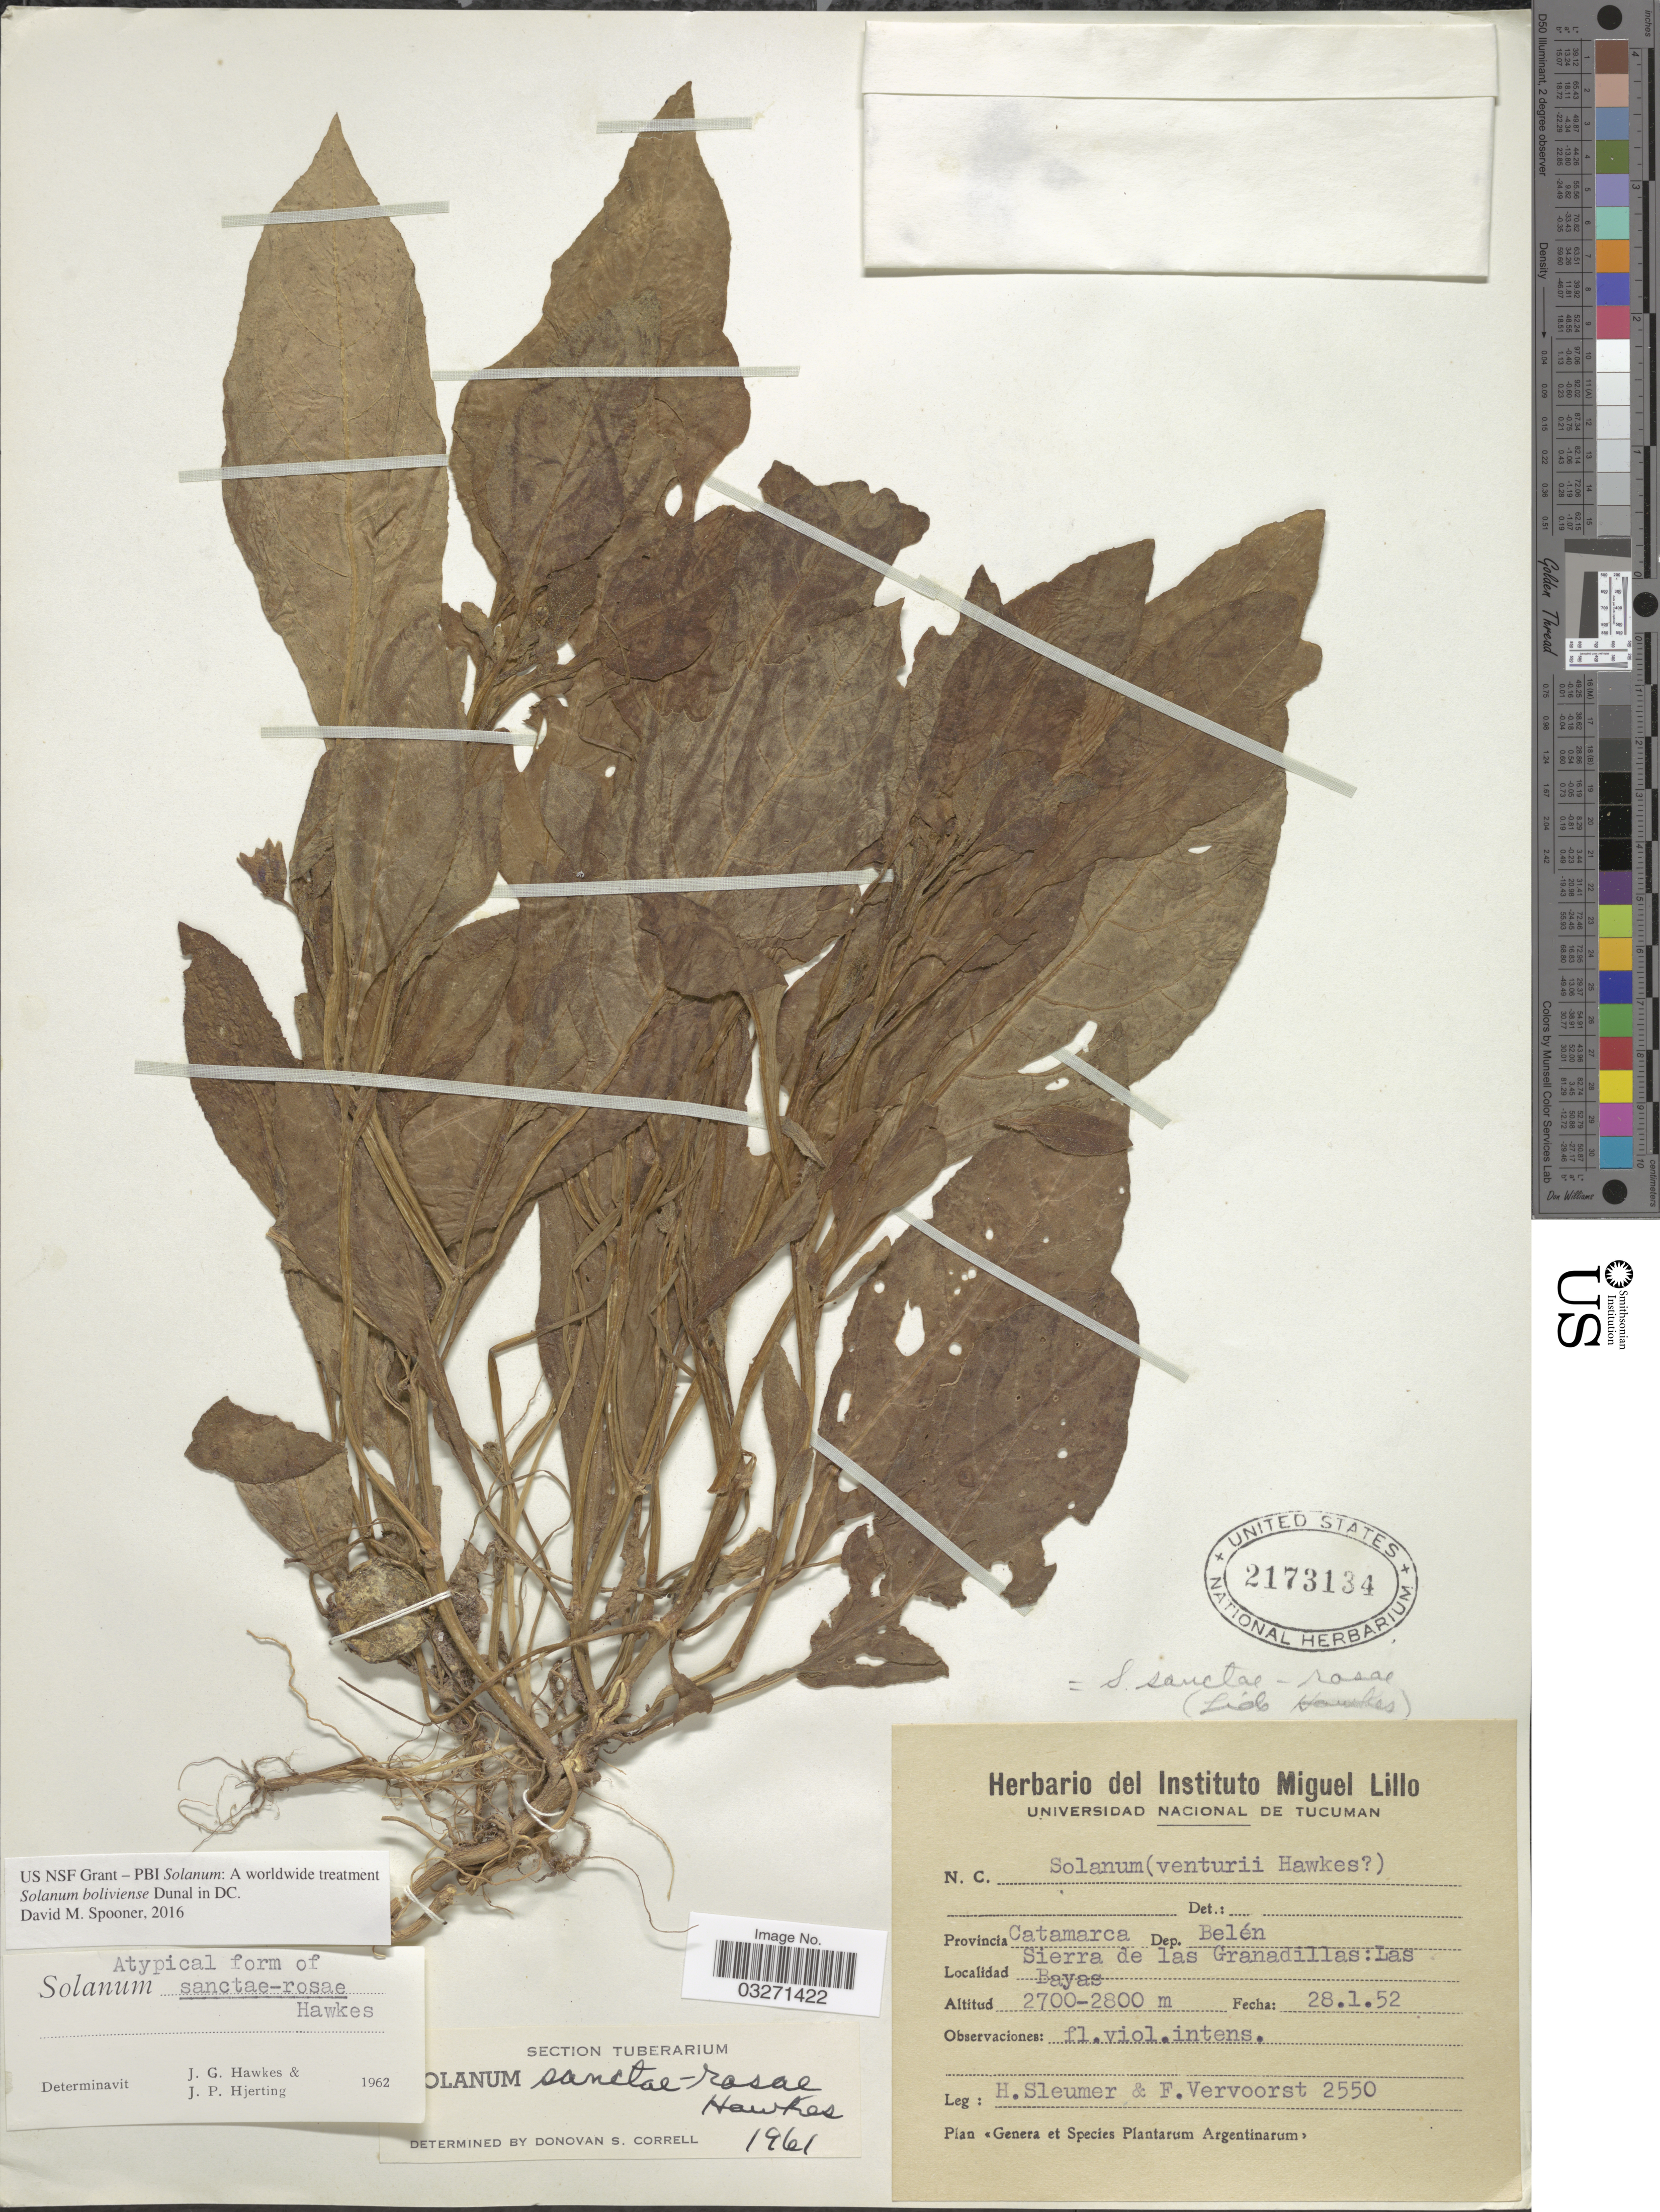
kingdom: Plantae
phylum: Tracheophyta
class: Magnoliopsida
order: Solanales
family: Solanaceae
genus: Solanum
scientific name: Solanum boliviense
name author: Dunal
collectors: H. O. Sleumer & F. Vervoorst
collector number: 2550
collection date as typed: Transcribed d/m/y: 28/1/52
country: Argentina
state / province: Catamarca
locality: Dep. Belén. Sierra de las Granadillas: Las Bayas.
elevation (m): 2700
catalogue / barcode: US 2173134